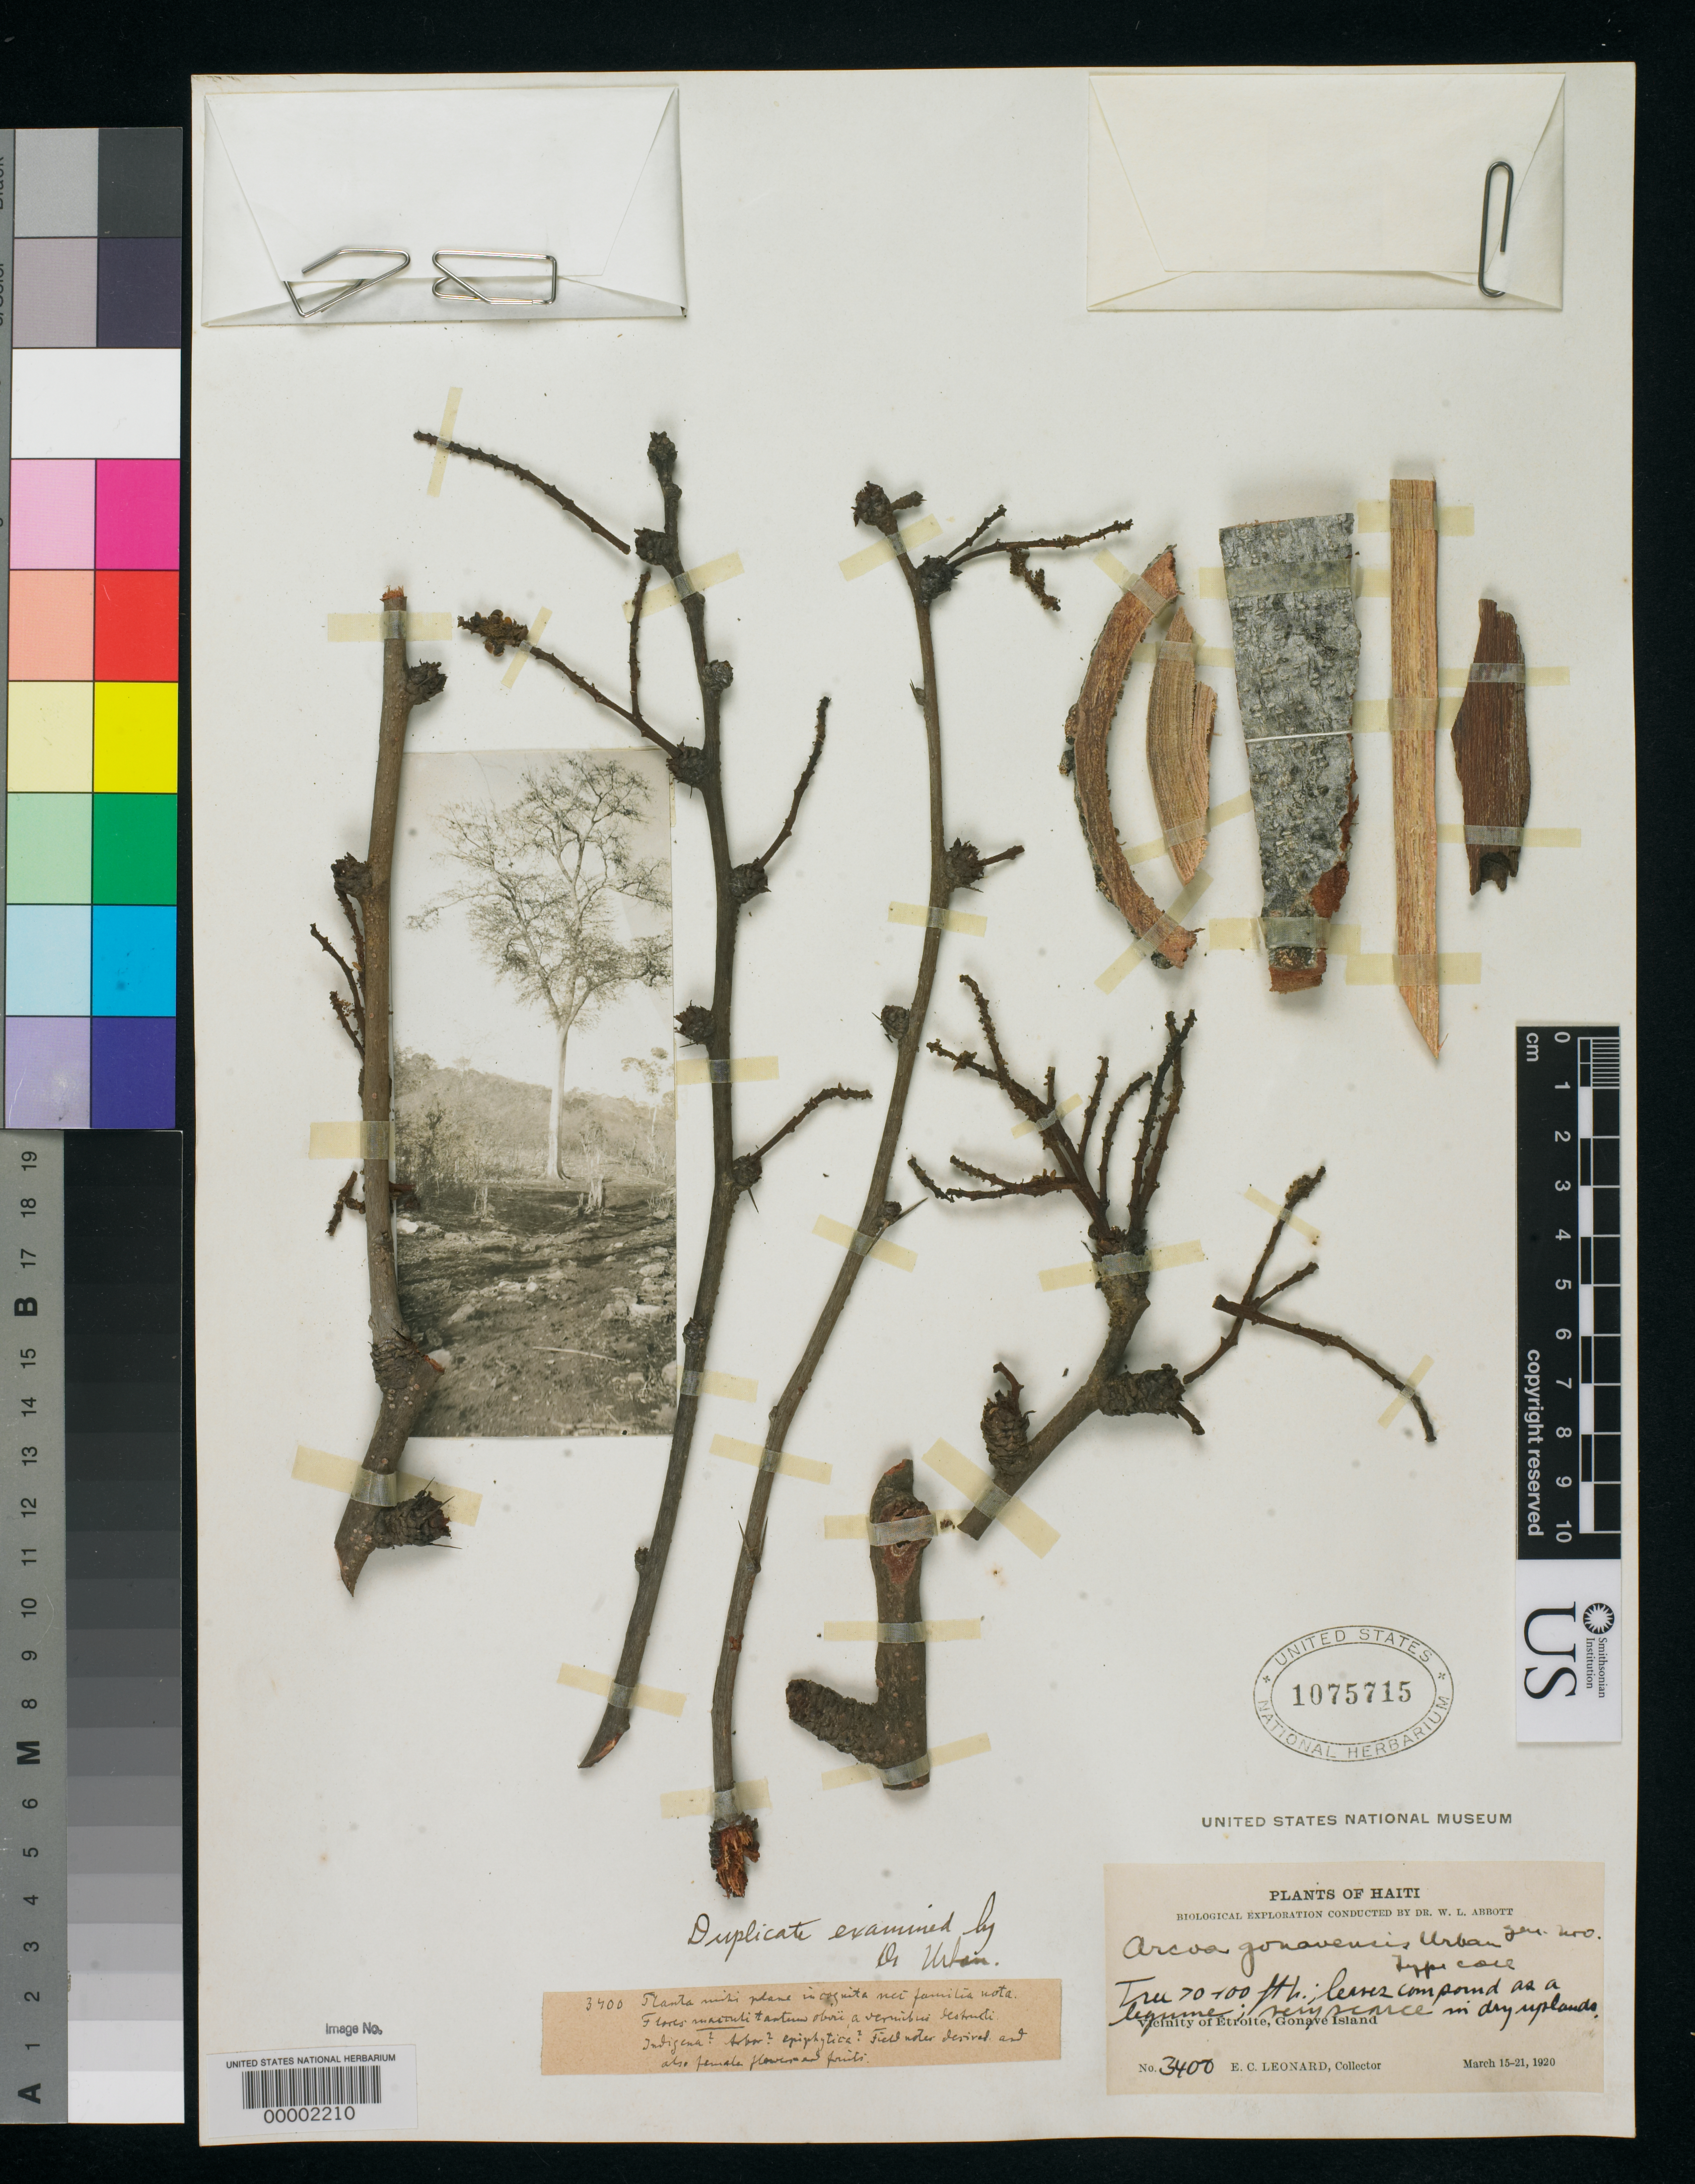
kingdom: Plantae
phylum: Tracheophyta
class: Magnoliopsida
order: Fabales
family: Fabaceae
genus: Arcoa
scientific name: Arcoa gonavensis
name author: Urb.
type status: Isotype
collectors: E. C. Leonard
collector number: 3400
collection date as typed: Mar 1920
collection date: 1920-03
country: Haiti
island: Hispaniola Island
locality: Gonave, Etroite.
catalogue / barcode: US 1075715